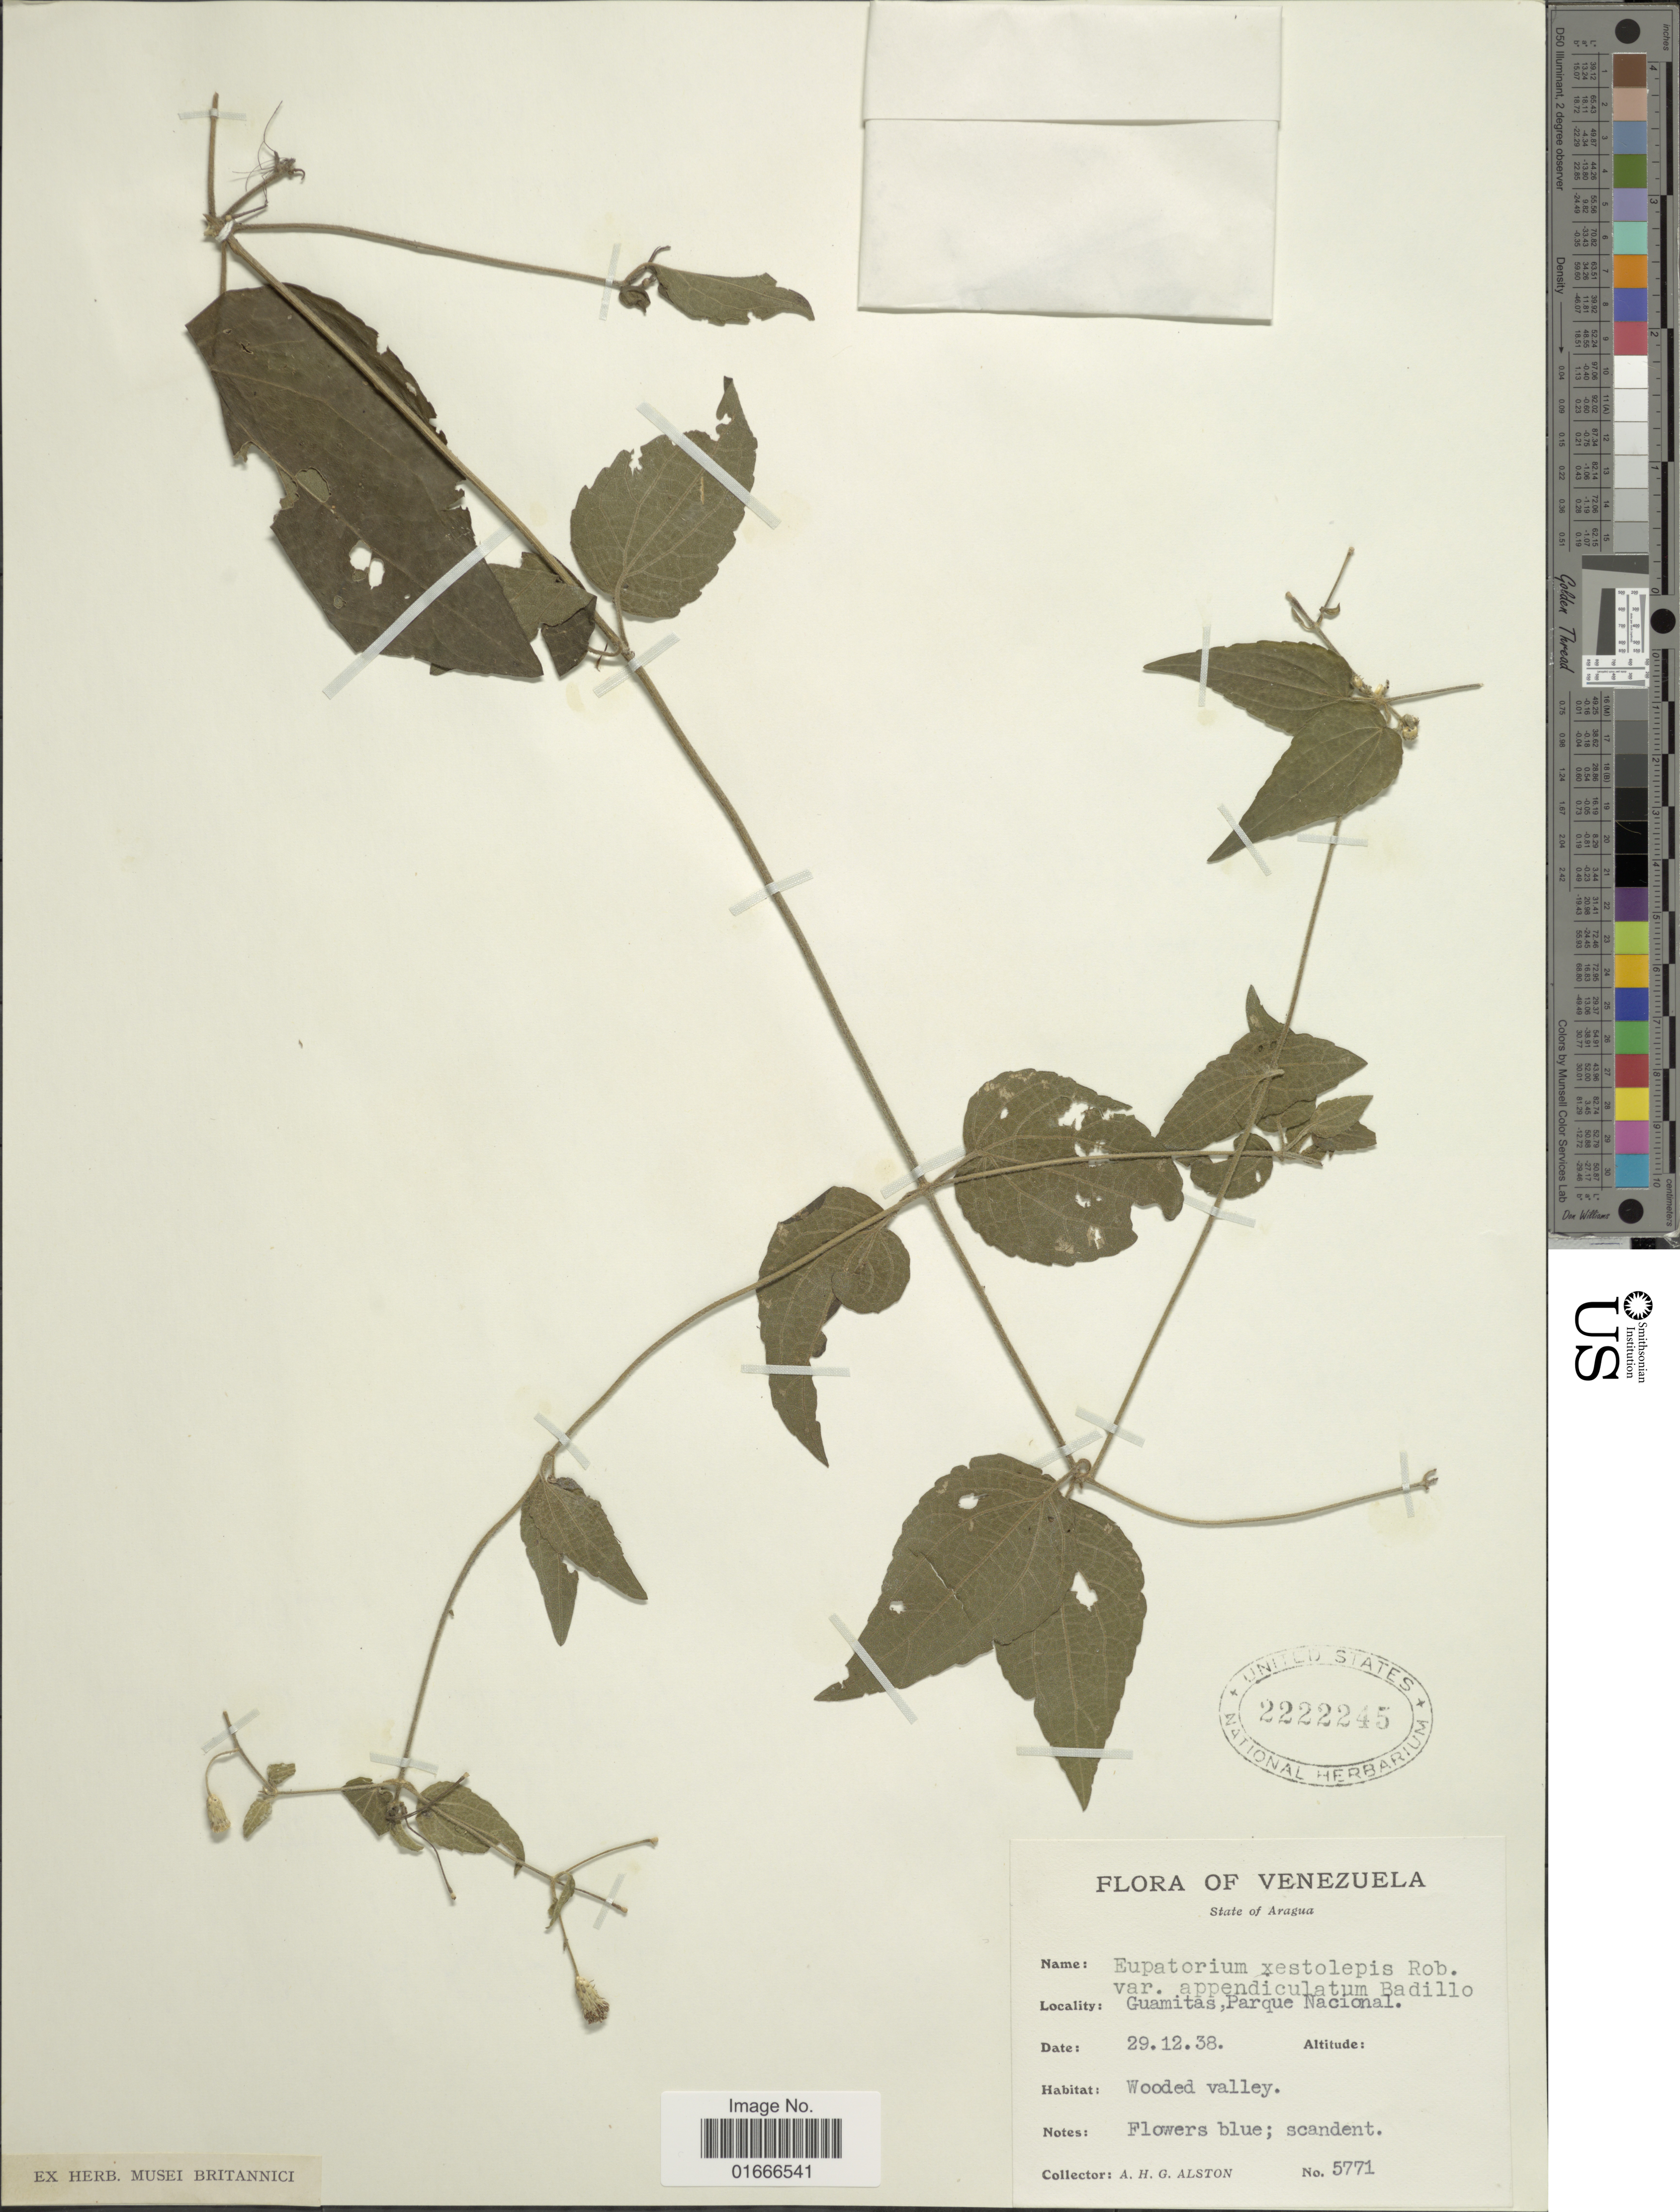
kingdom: Plantae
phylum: Tracheophyta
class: Magnoliopsida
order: Asterales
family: Asteraceae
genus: Chromolaena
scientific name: Chromolaena uromeres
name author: (B.L. Rob.) R.M. King & H. Rob.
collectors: A. H. Alston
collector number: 5771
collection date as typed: Transcribed d/m/y: 29/12/38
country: Venezuela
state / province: Aragua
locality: Guamitas, Parque Nacional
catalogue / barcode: US 2222245